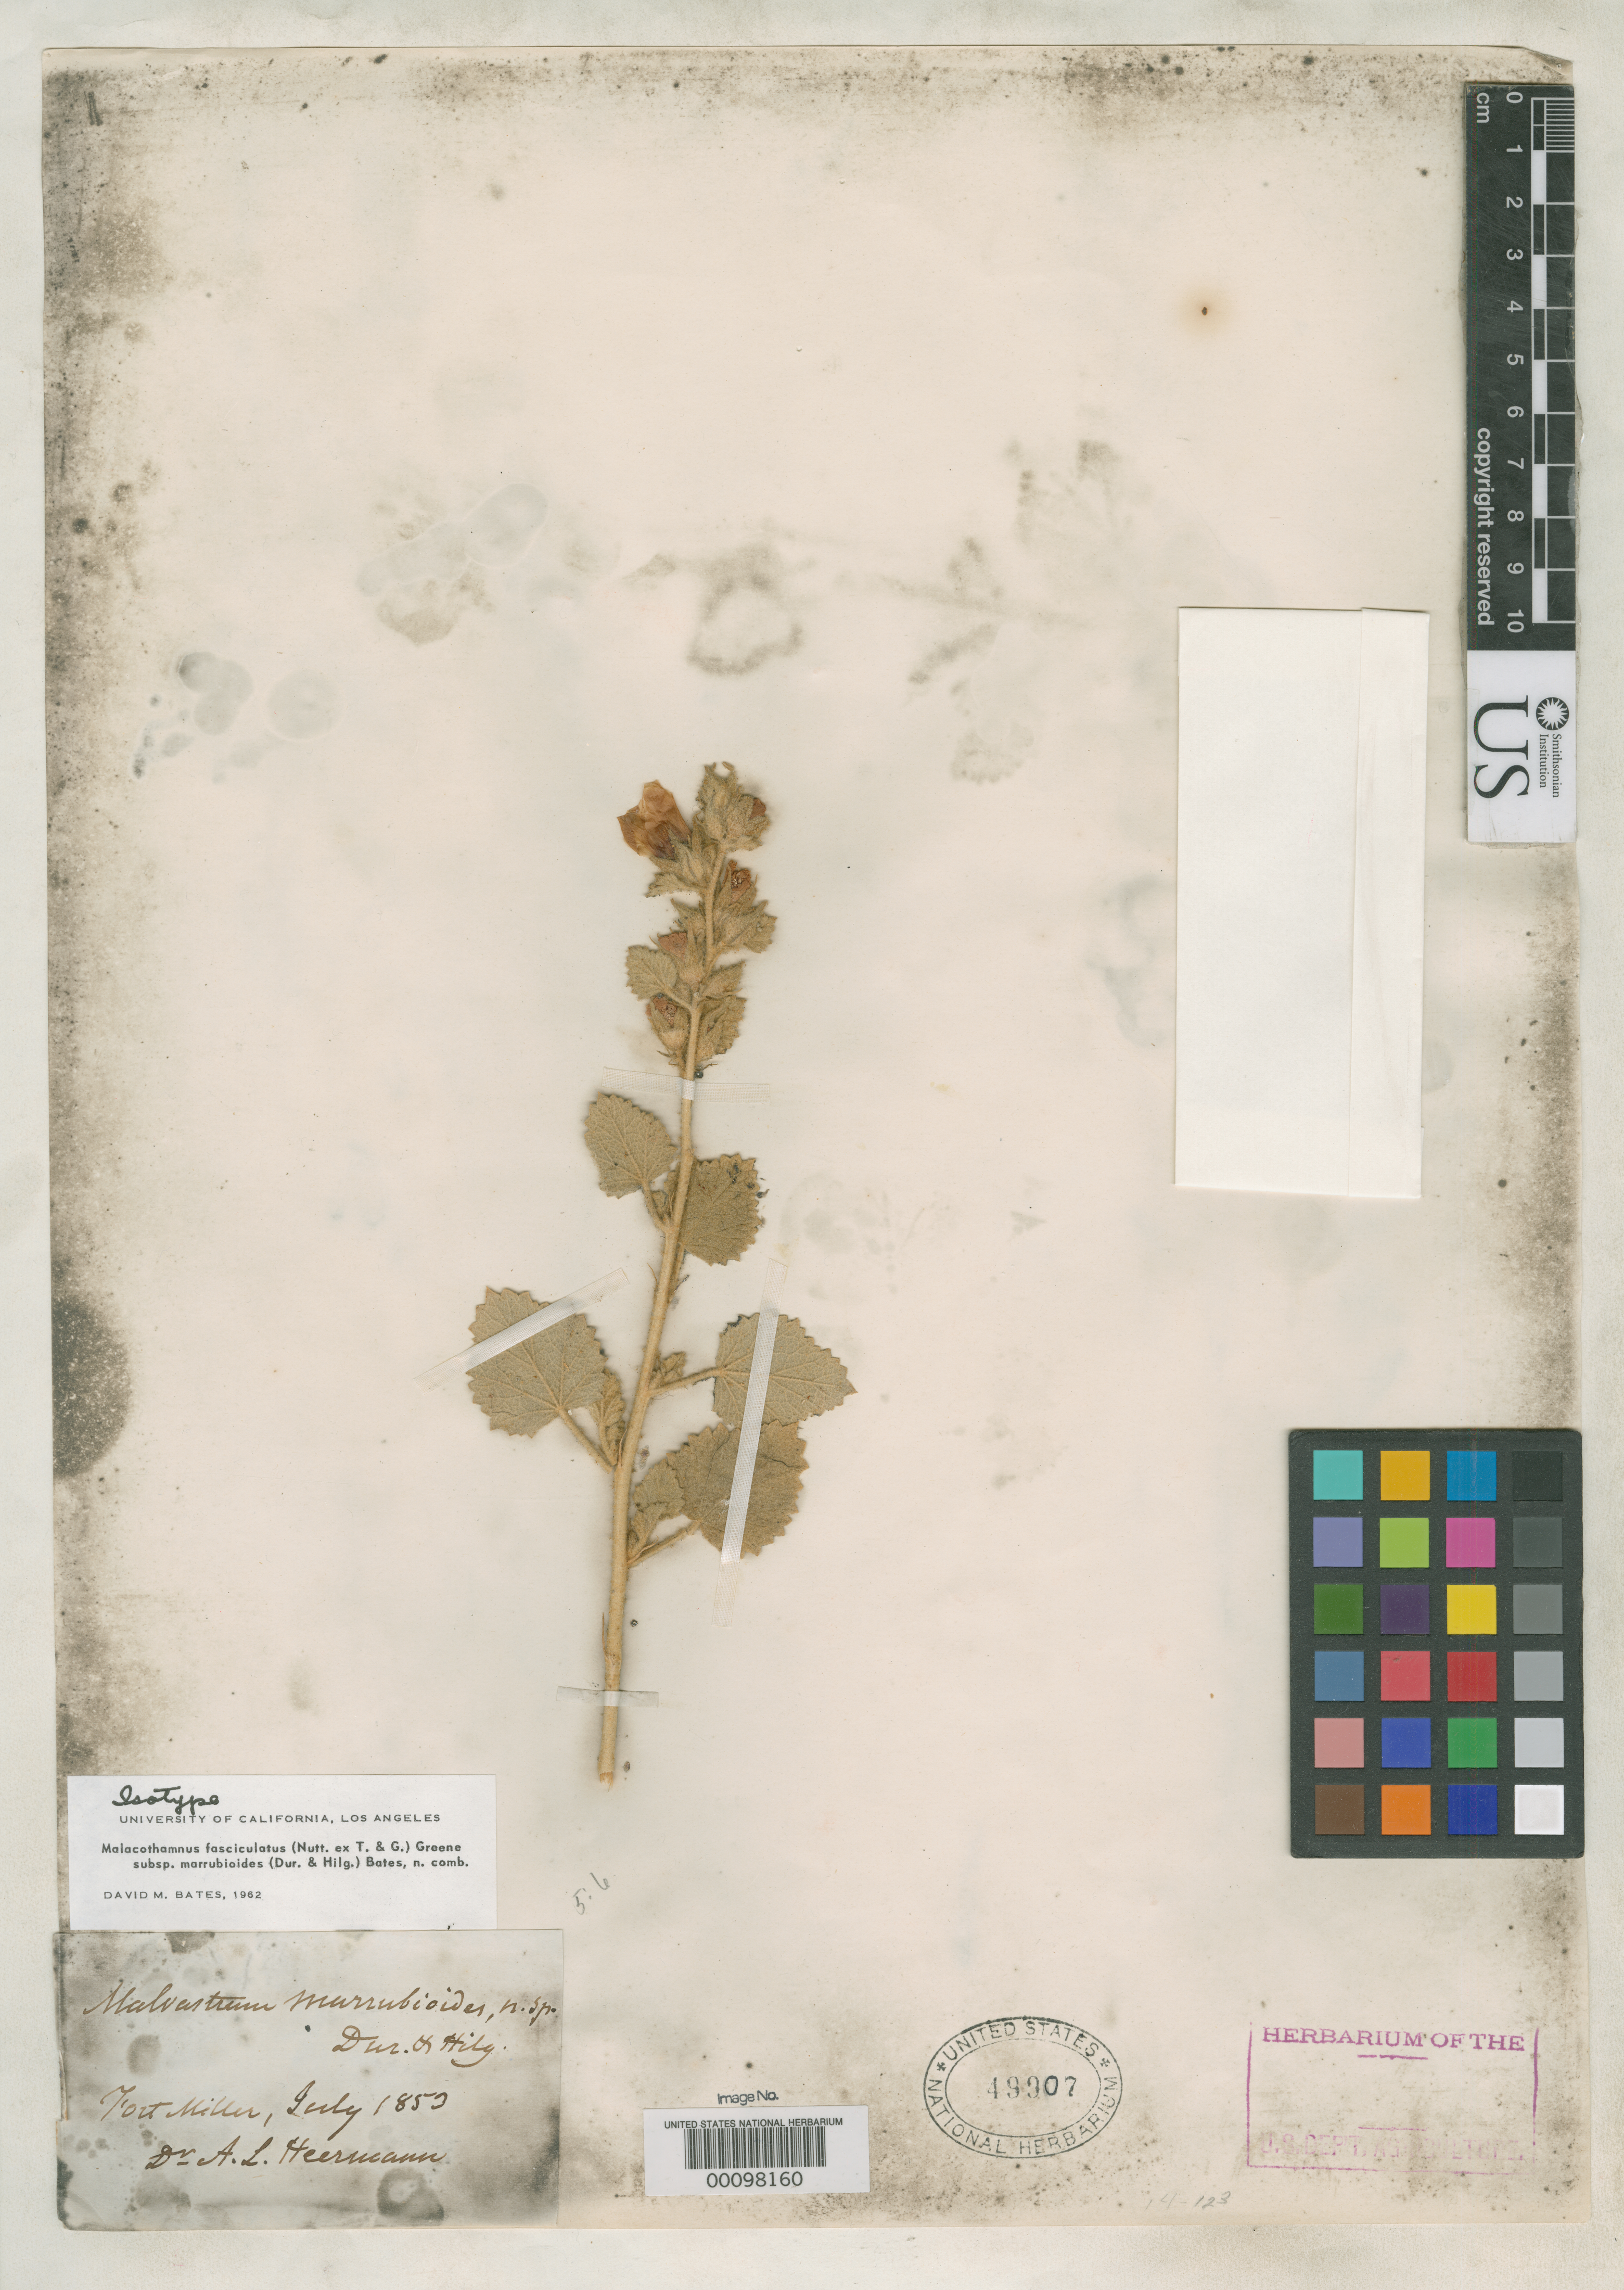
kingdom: Plantae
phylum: Tracheophyta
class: Magnoliopsida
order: Malvales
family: Malvaceae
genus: Malvastrum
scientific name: Malvastrum marrubioides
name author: Durand & Hilg.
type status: Isotype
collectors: A. Heermann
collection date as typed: Jul 1853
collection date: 1853-07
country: United States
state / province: California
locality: Fort Miller.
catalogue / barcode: US 49907